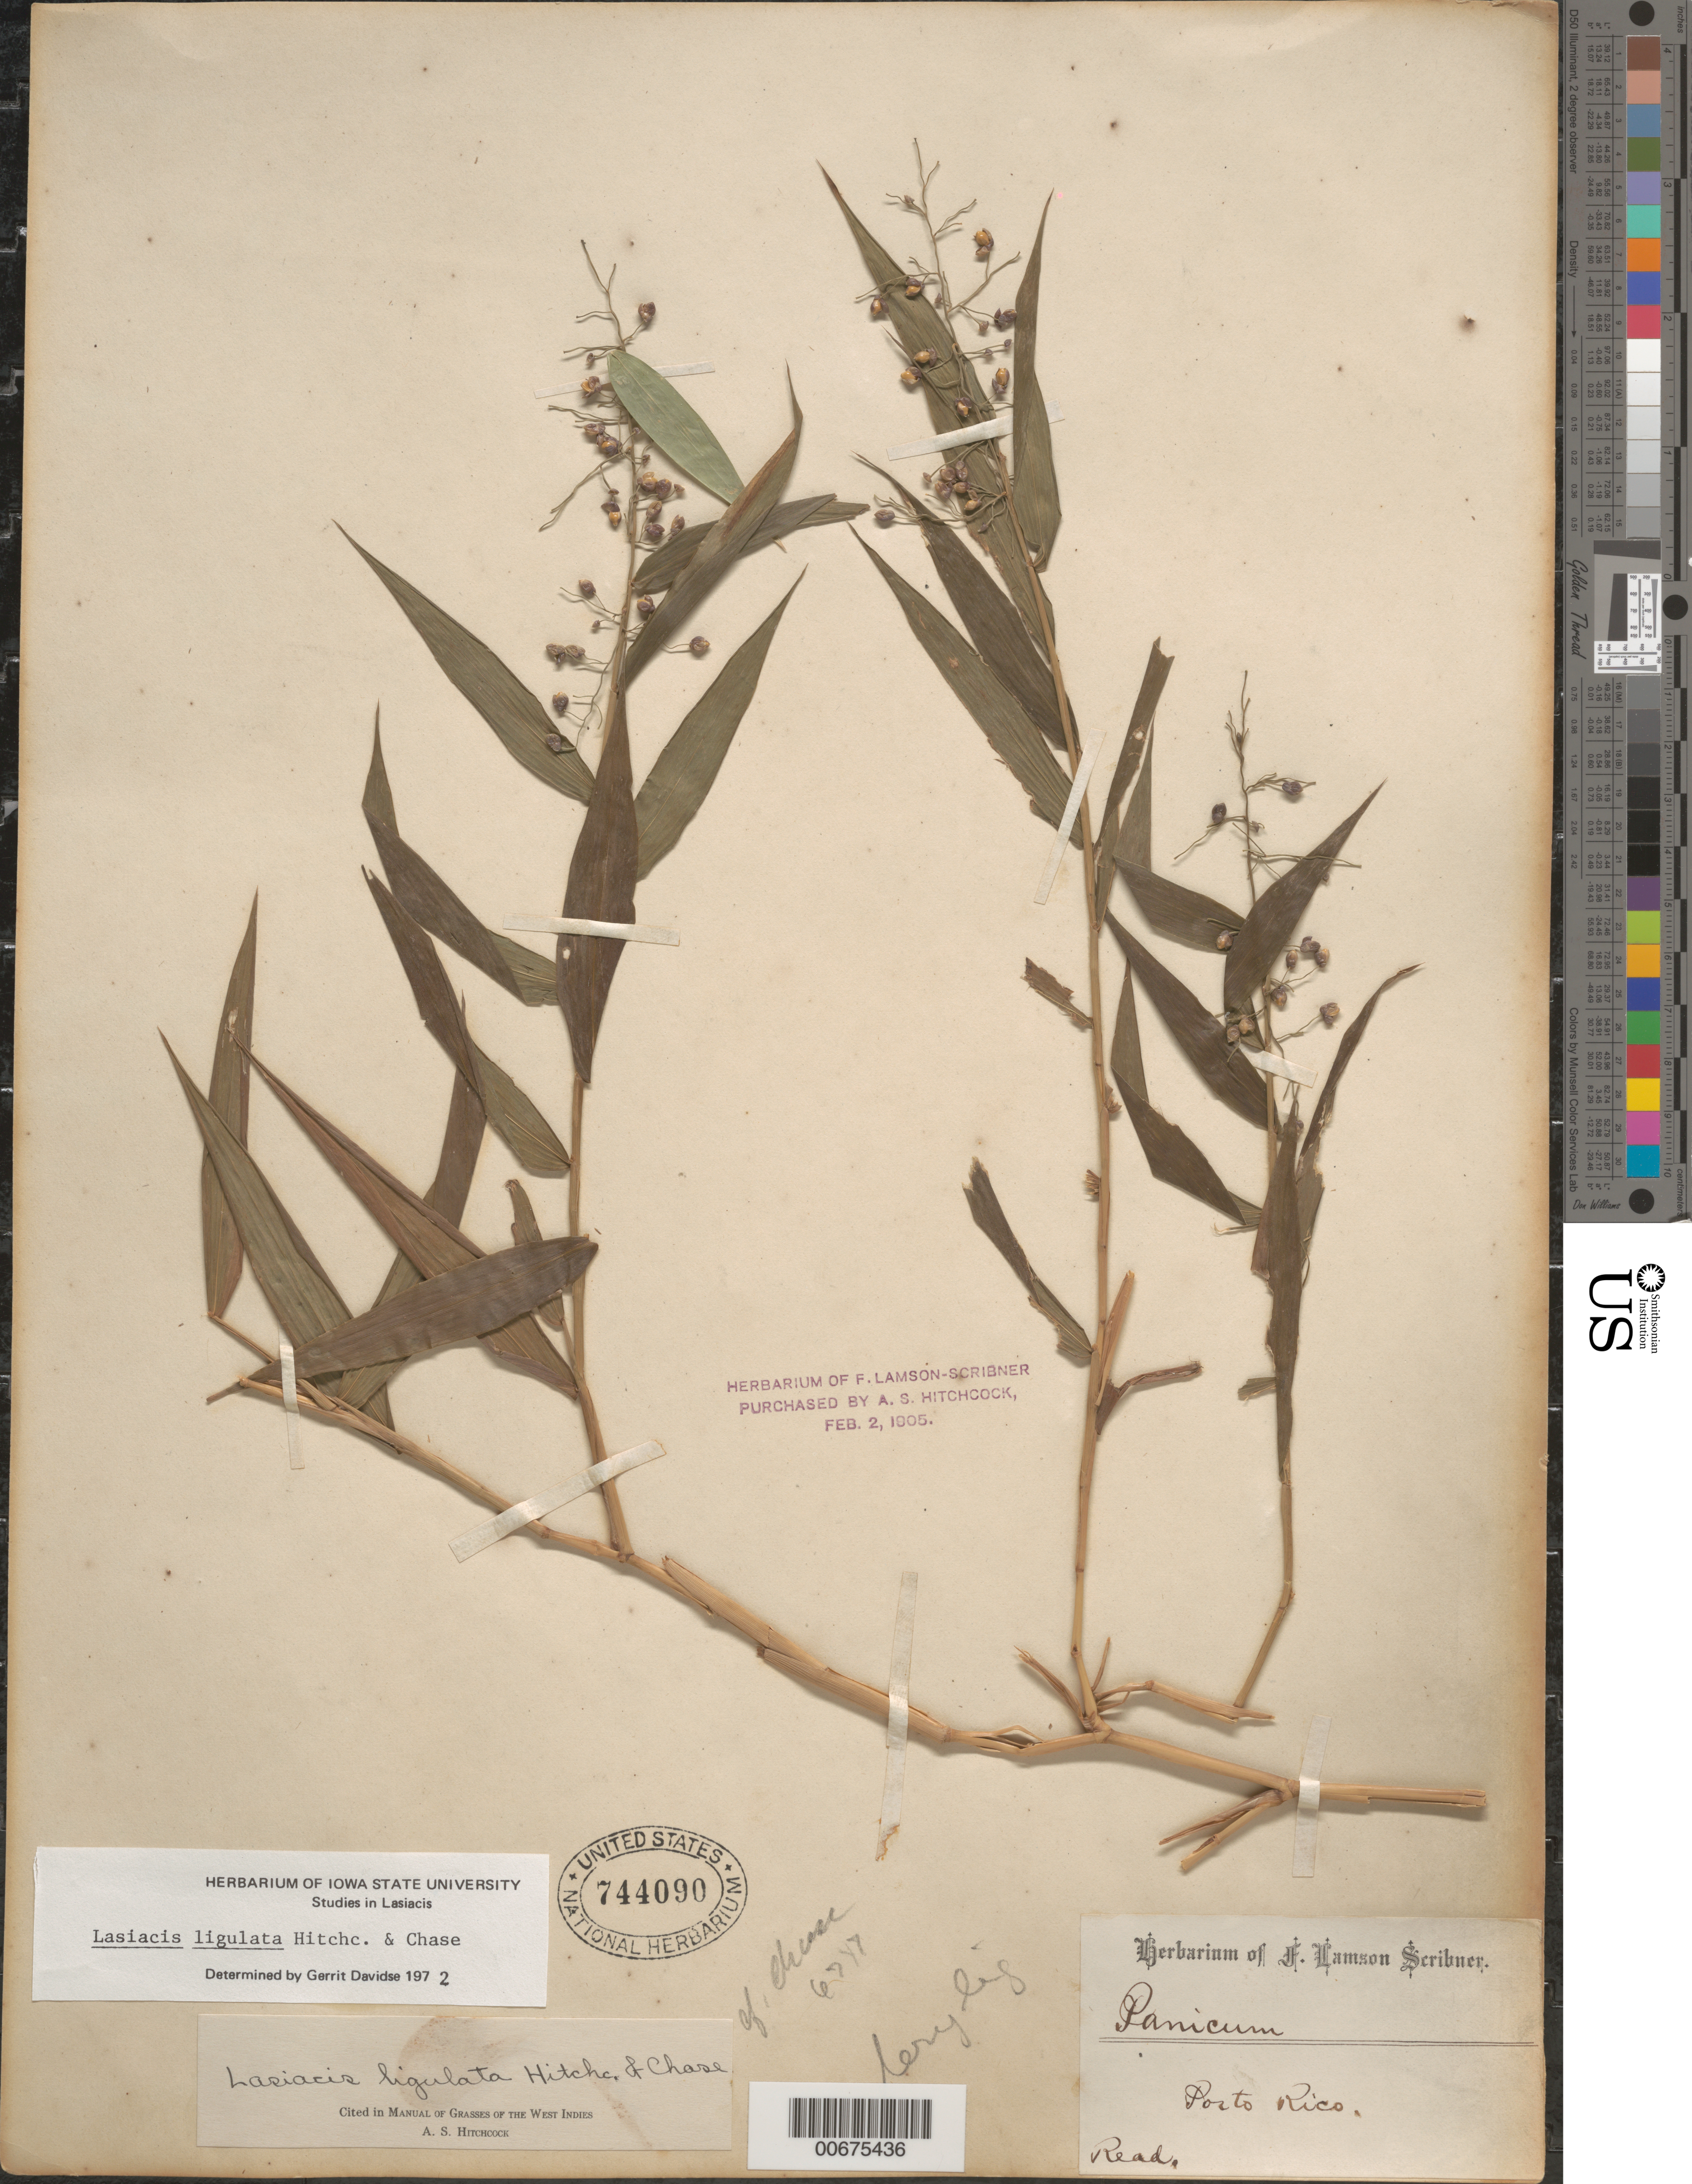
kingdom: Plantae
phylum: Tracheophyta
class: Liliopsida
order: Poales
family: Poaceae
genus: Lasiacis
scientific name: Lasiacis ligulata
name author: Hitchc. & Chase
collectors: -- Read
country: Puerto Rico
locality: Porto Rico.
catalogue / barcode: US 744090